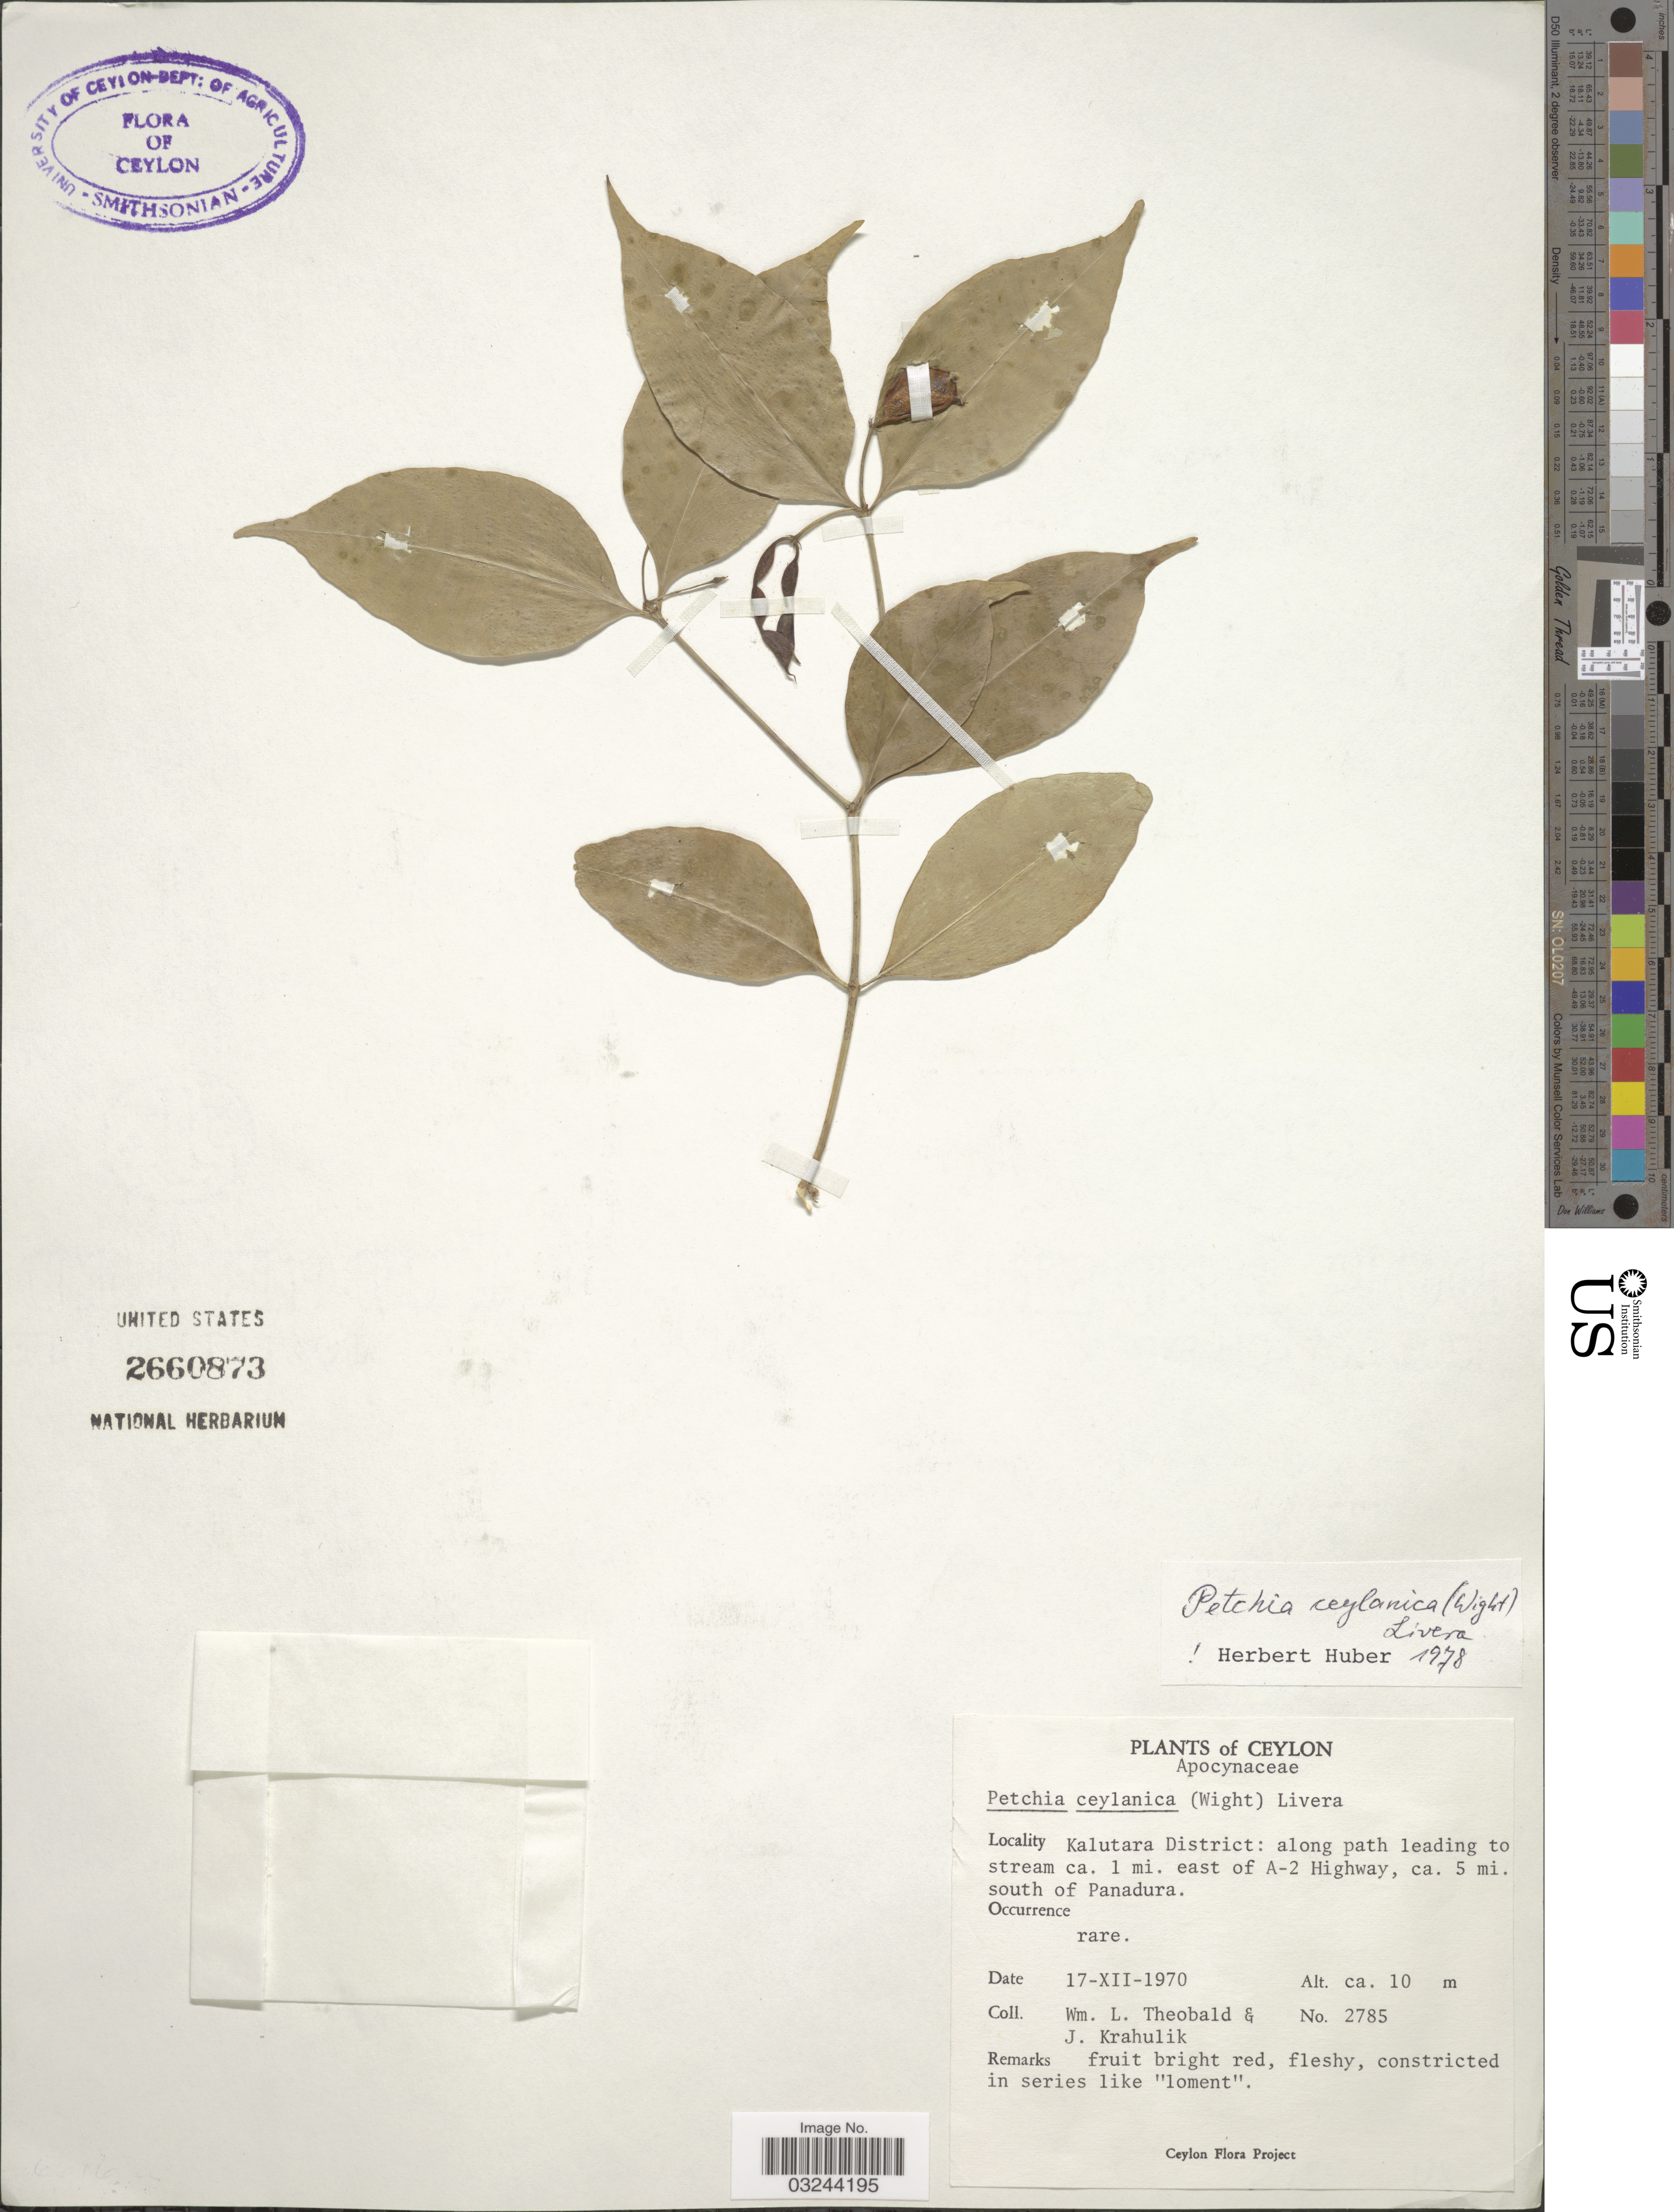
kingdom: Plantae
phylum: Tracheophyta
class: Magnoliopsida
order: Gentianales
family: Apocynaceae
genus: Petchia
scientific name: Petchia ceylanica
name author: (Wight) Livera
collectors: W. L. Theobald & J. Krahulik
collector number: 2785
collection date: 1970-12-17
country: Sri Lanka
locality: Ceylon, Kalutara District: along path leading to stream ca. 1 mi. east of A-2 Highway, ca. 5 mi. south of Panadura.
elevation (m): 10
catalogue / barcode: US 2660873